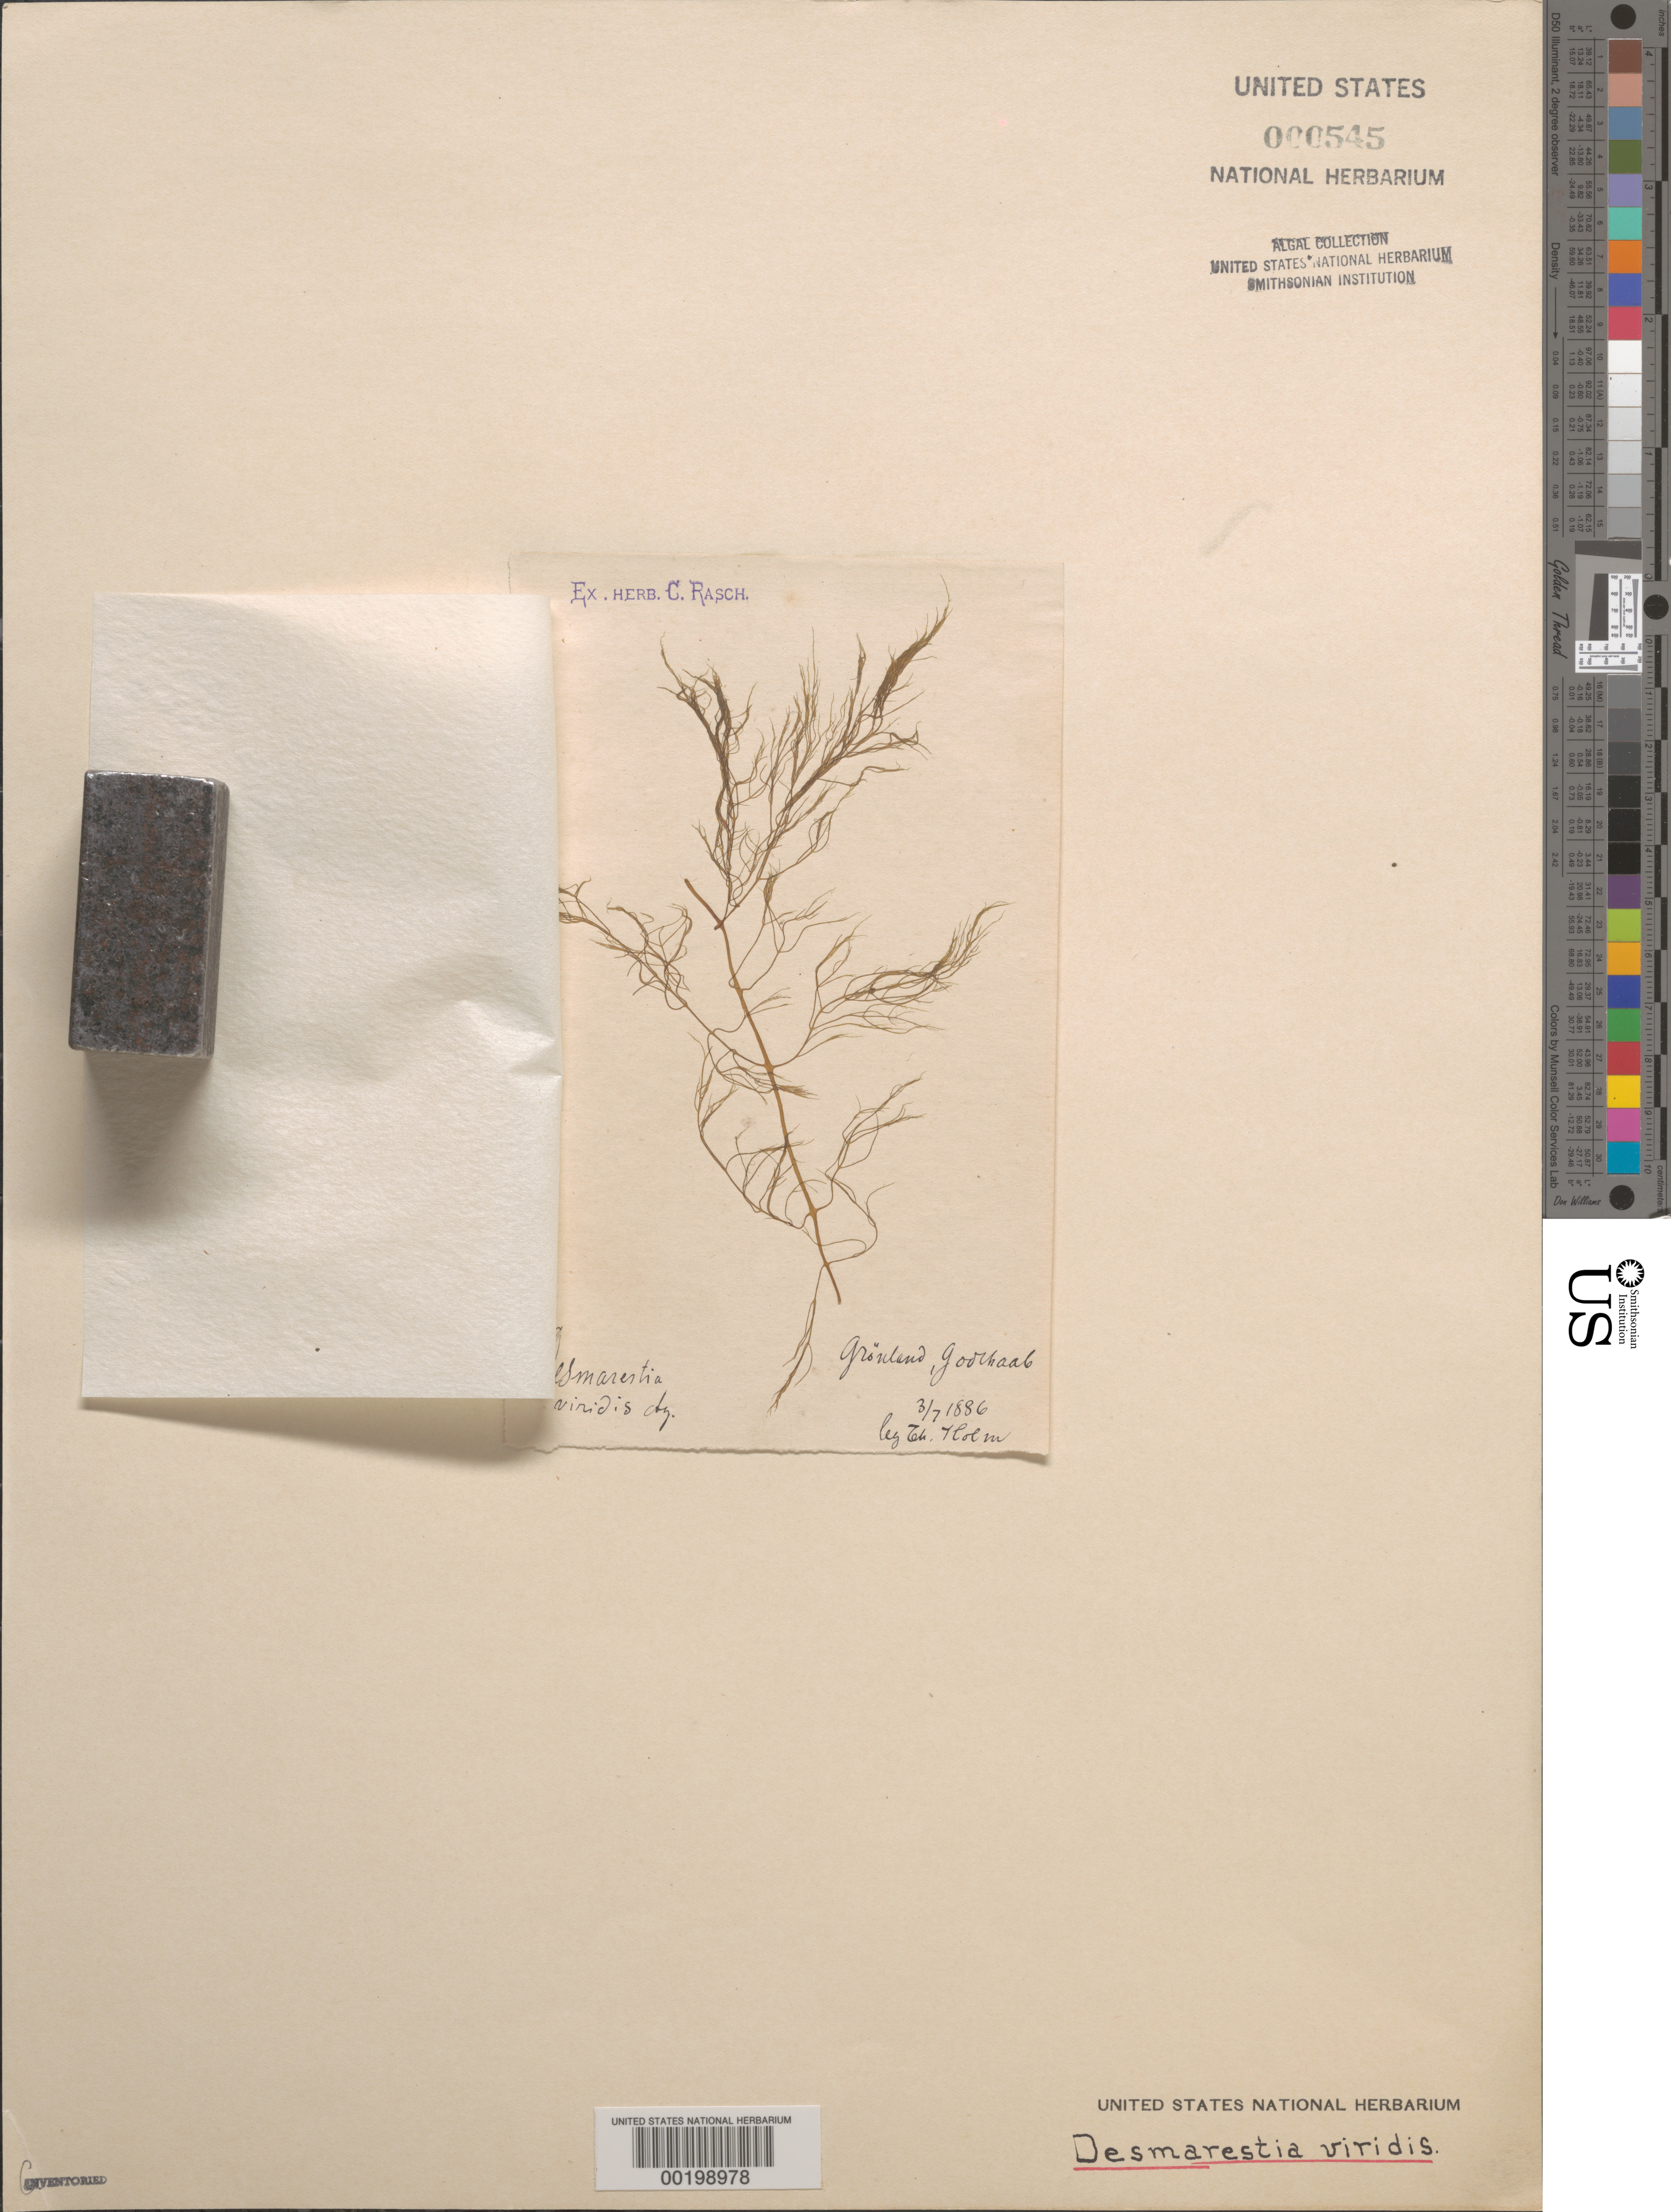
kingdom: Chromista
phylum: Ochrophyta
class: Phaeophyceae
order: Desmarestiales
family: Desmarestiaceae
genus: Desmarestia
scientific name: Desmarestia viridis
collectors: T. Holm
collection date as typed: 03 Jul 1886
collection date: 1886-07-03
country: Greenland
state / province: Vestgronland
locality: Godthaab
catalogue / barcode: US 545